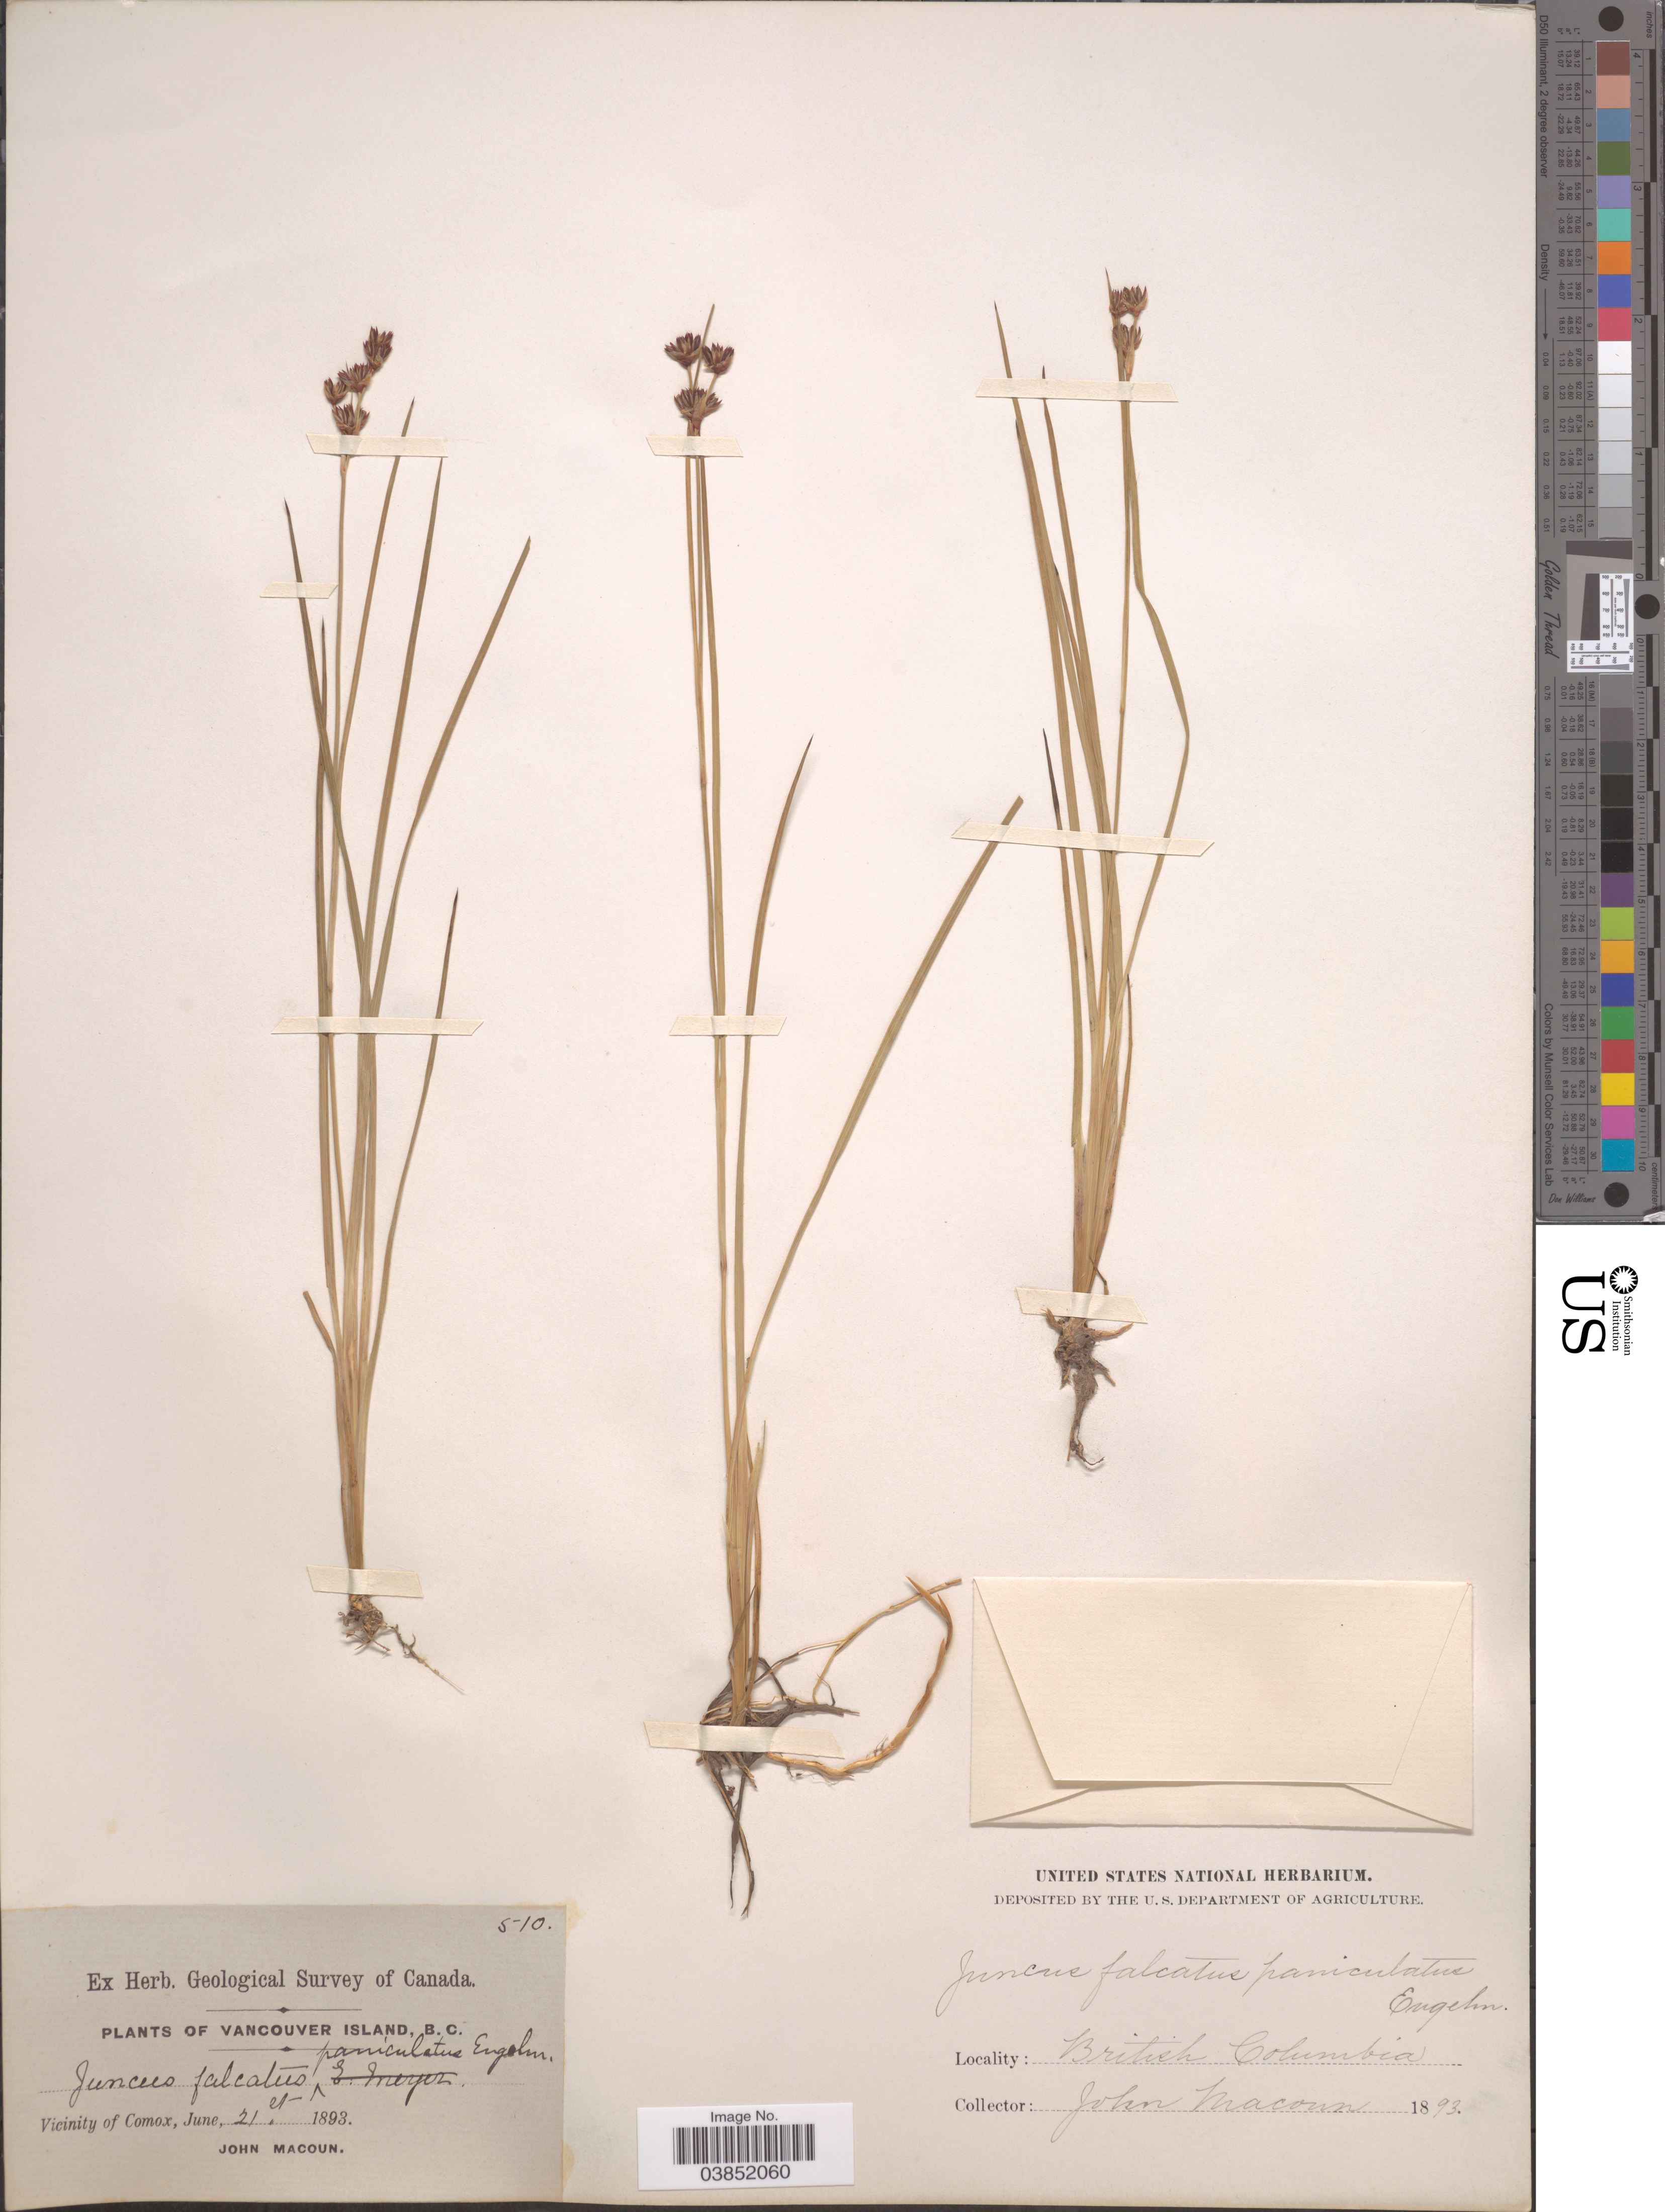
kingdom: Plantae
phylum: Tracheophyta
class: Liliopsida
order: Poales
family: Juncaceae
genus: Juncus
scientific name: Juncus covillei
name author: Piper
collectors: J. Macoun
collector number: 510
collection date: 1893-06-21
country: Canada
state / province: British Columbia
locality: Vancouver Islanc. Vicinity of Comox.